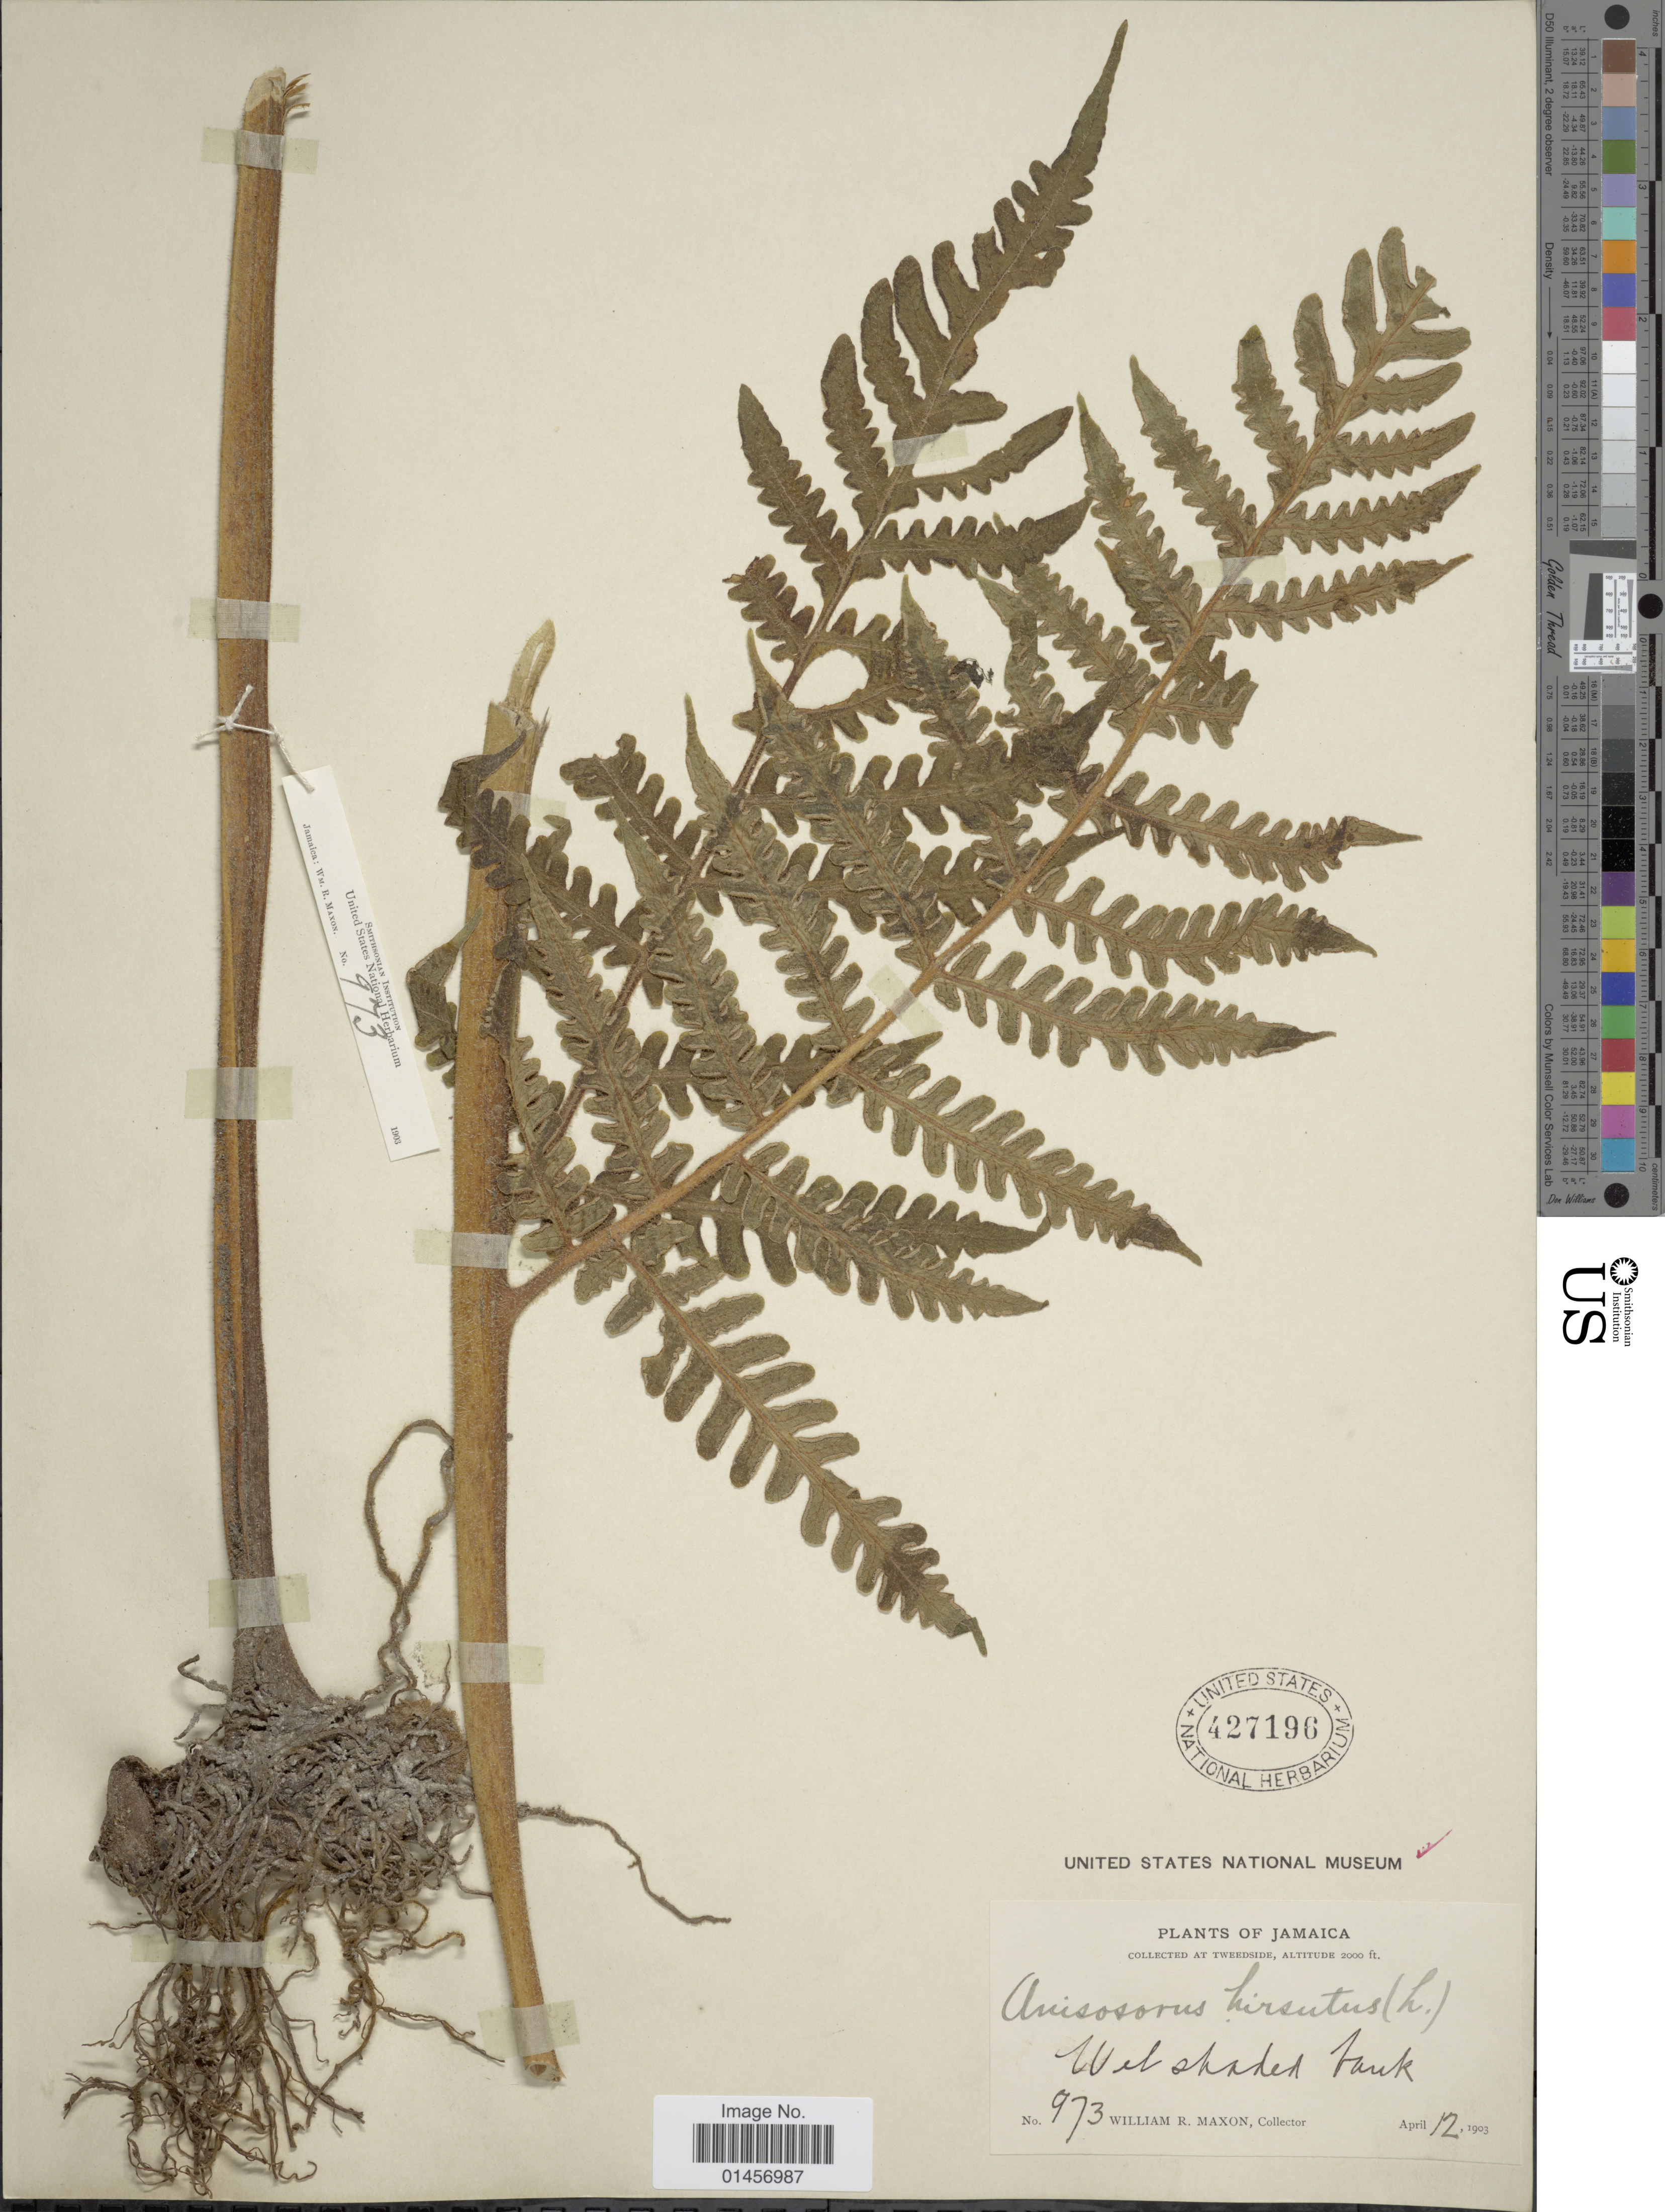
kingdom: Plantae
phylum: Tracheophyta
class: Polypodiopsida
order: Polypodiales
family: Lonchitidaceae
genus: Lonchitis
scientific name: Lonchitis hirsuta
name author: L.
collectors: W. R. Maxon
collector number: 973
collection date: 1903-07-12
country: Jamaica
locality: Jamaica, wet shaded bank, Tweedside.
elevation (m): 610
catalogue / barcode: US 427196